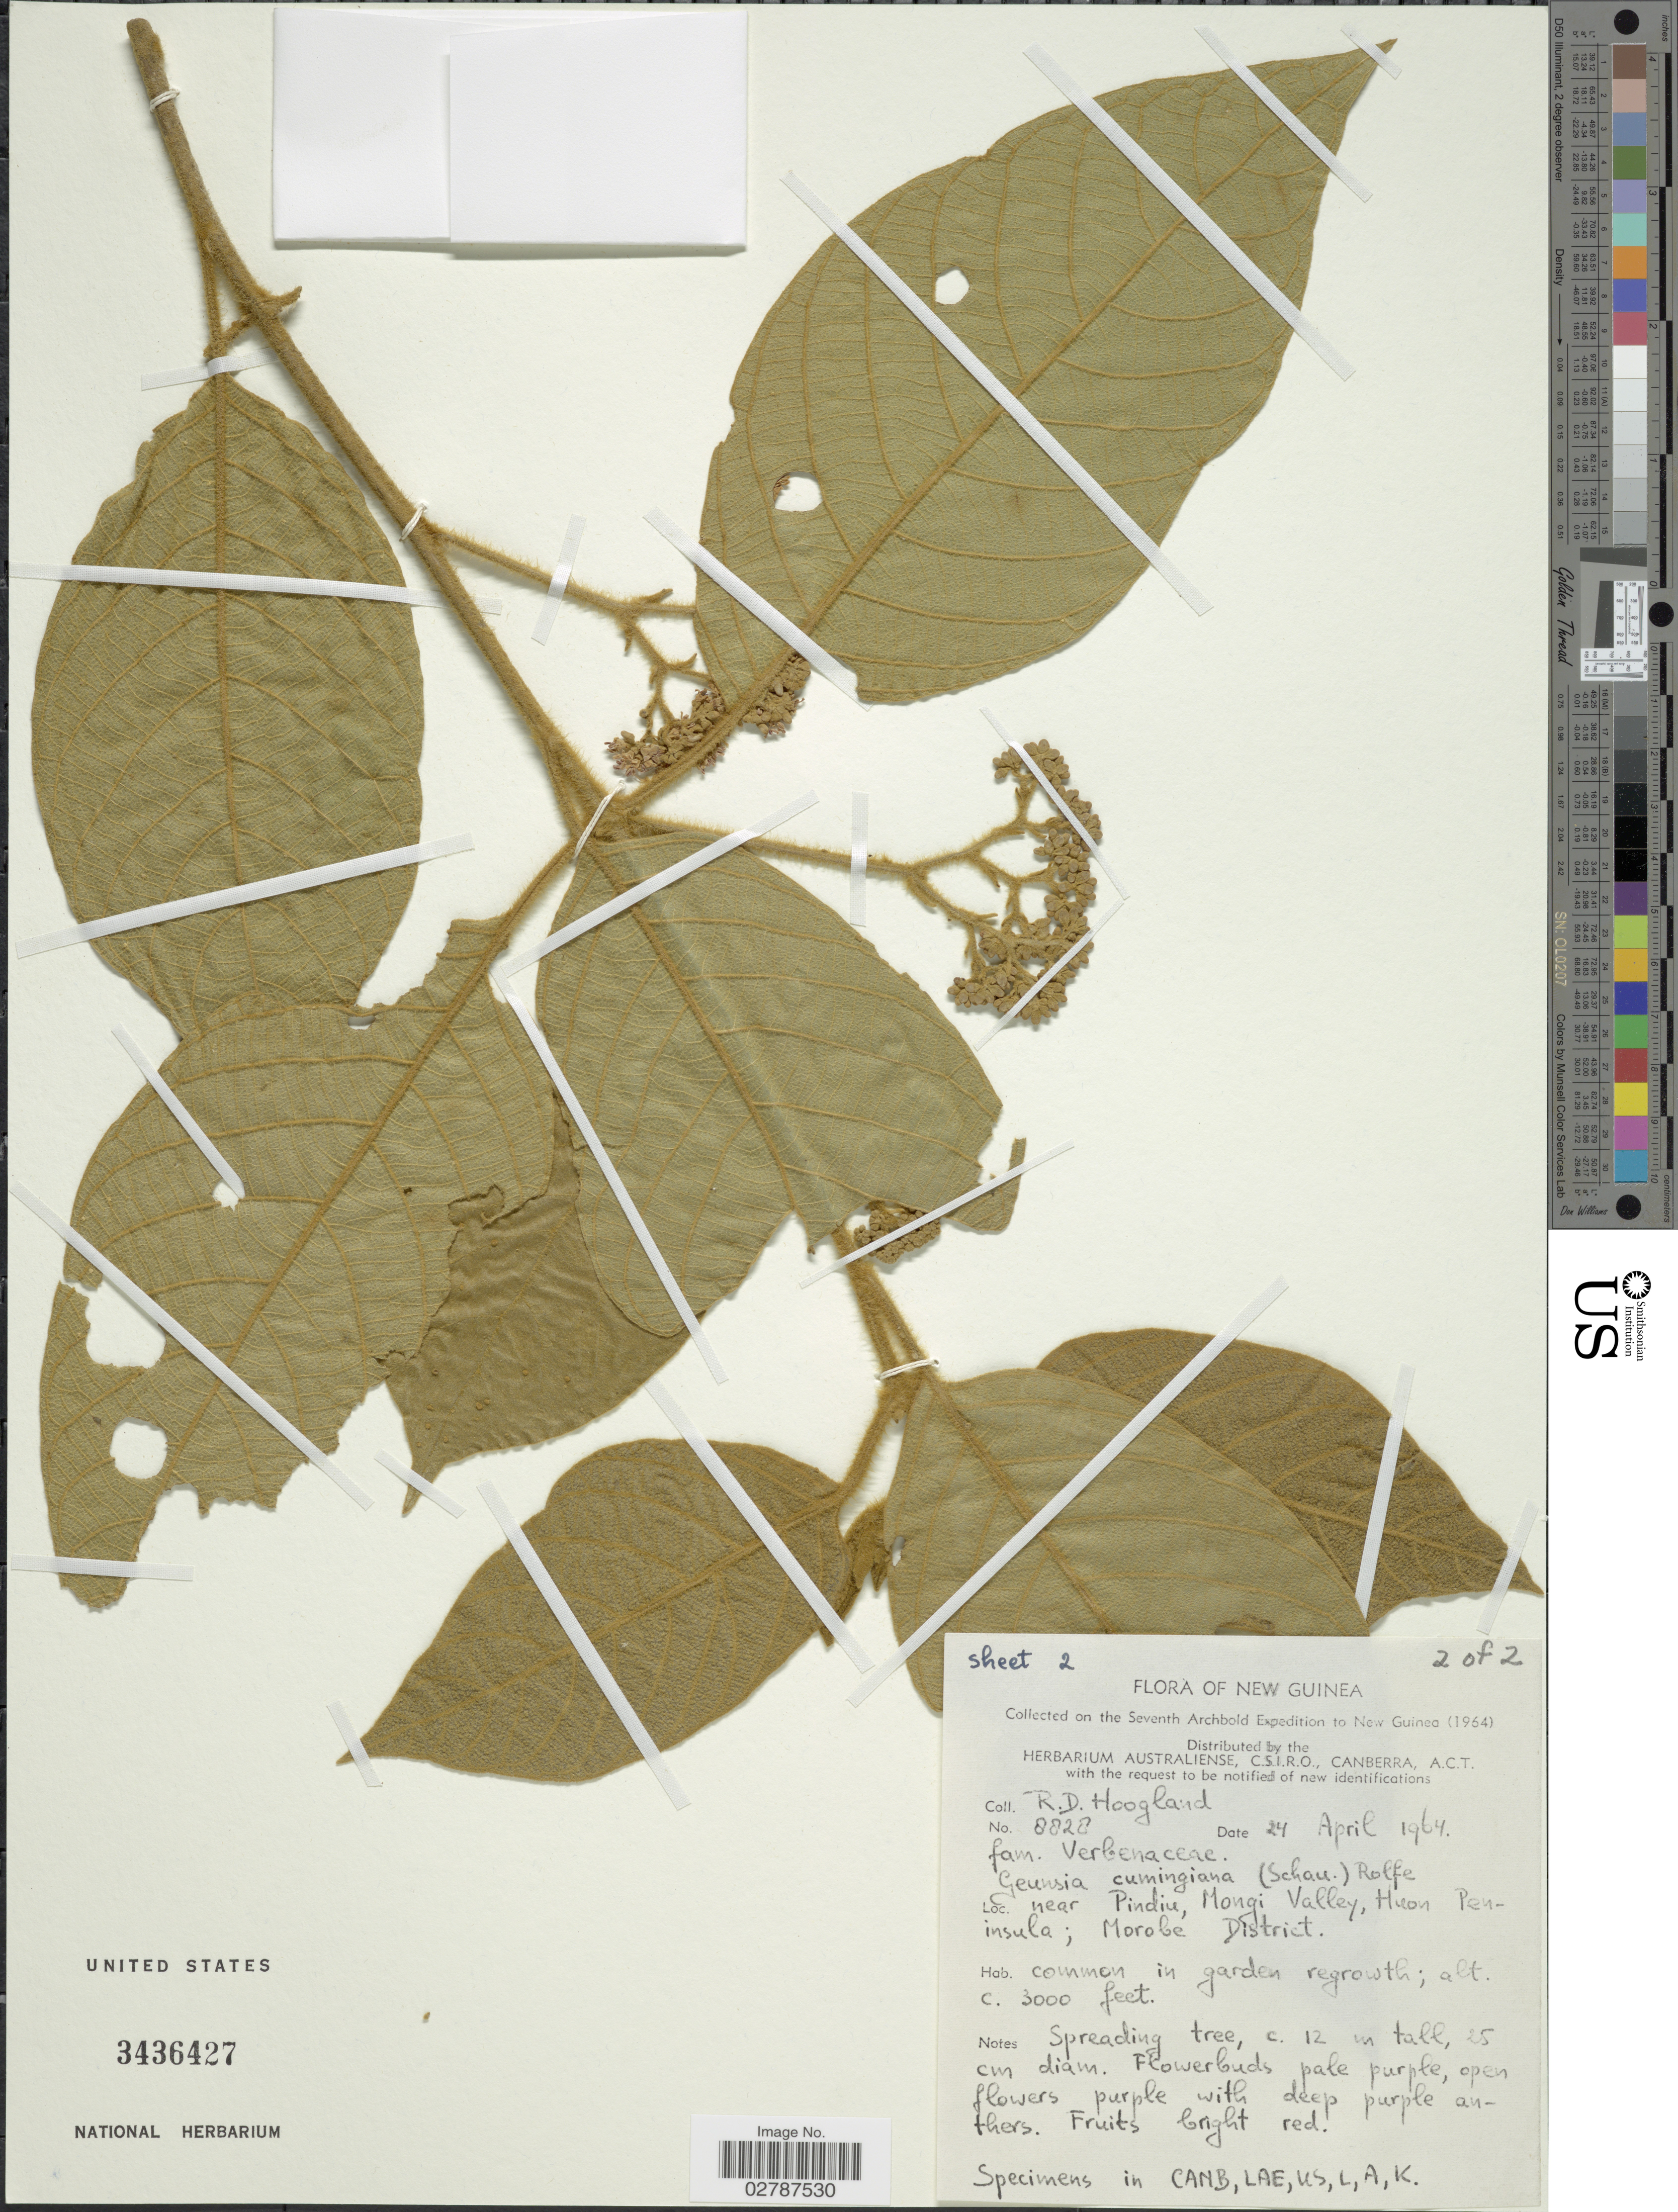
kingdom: Plantae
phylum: Tracheophyta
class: Magnoliopsida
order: Lamiales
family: Lamiaceae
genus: Callicarpa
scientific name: Callicarpa cumingiana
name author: Schauer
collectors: R. D. Hoogland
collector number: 8828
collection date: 1964-04-24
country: Papua New Guinea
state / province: Morobe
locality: New Guinea. Near Pindiu, Mongi Valley, Huon Peninsula; Morobe District.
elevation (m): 914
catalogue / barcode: US 3436427